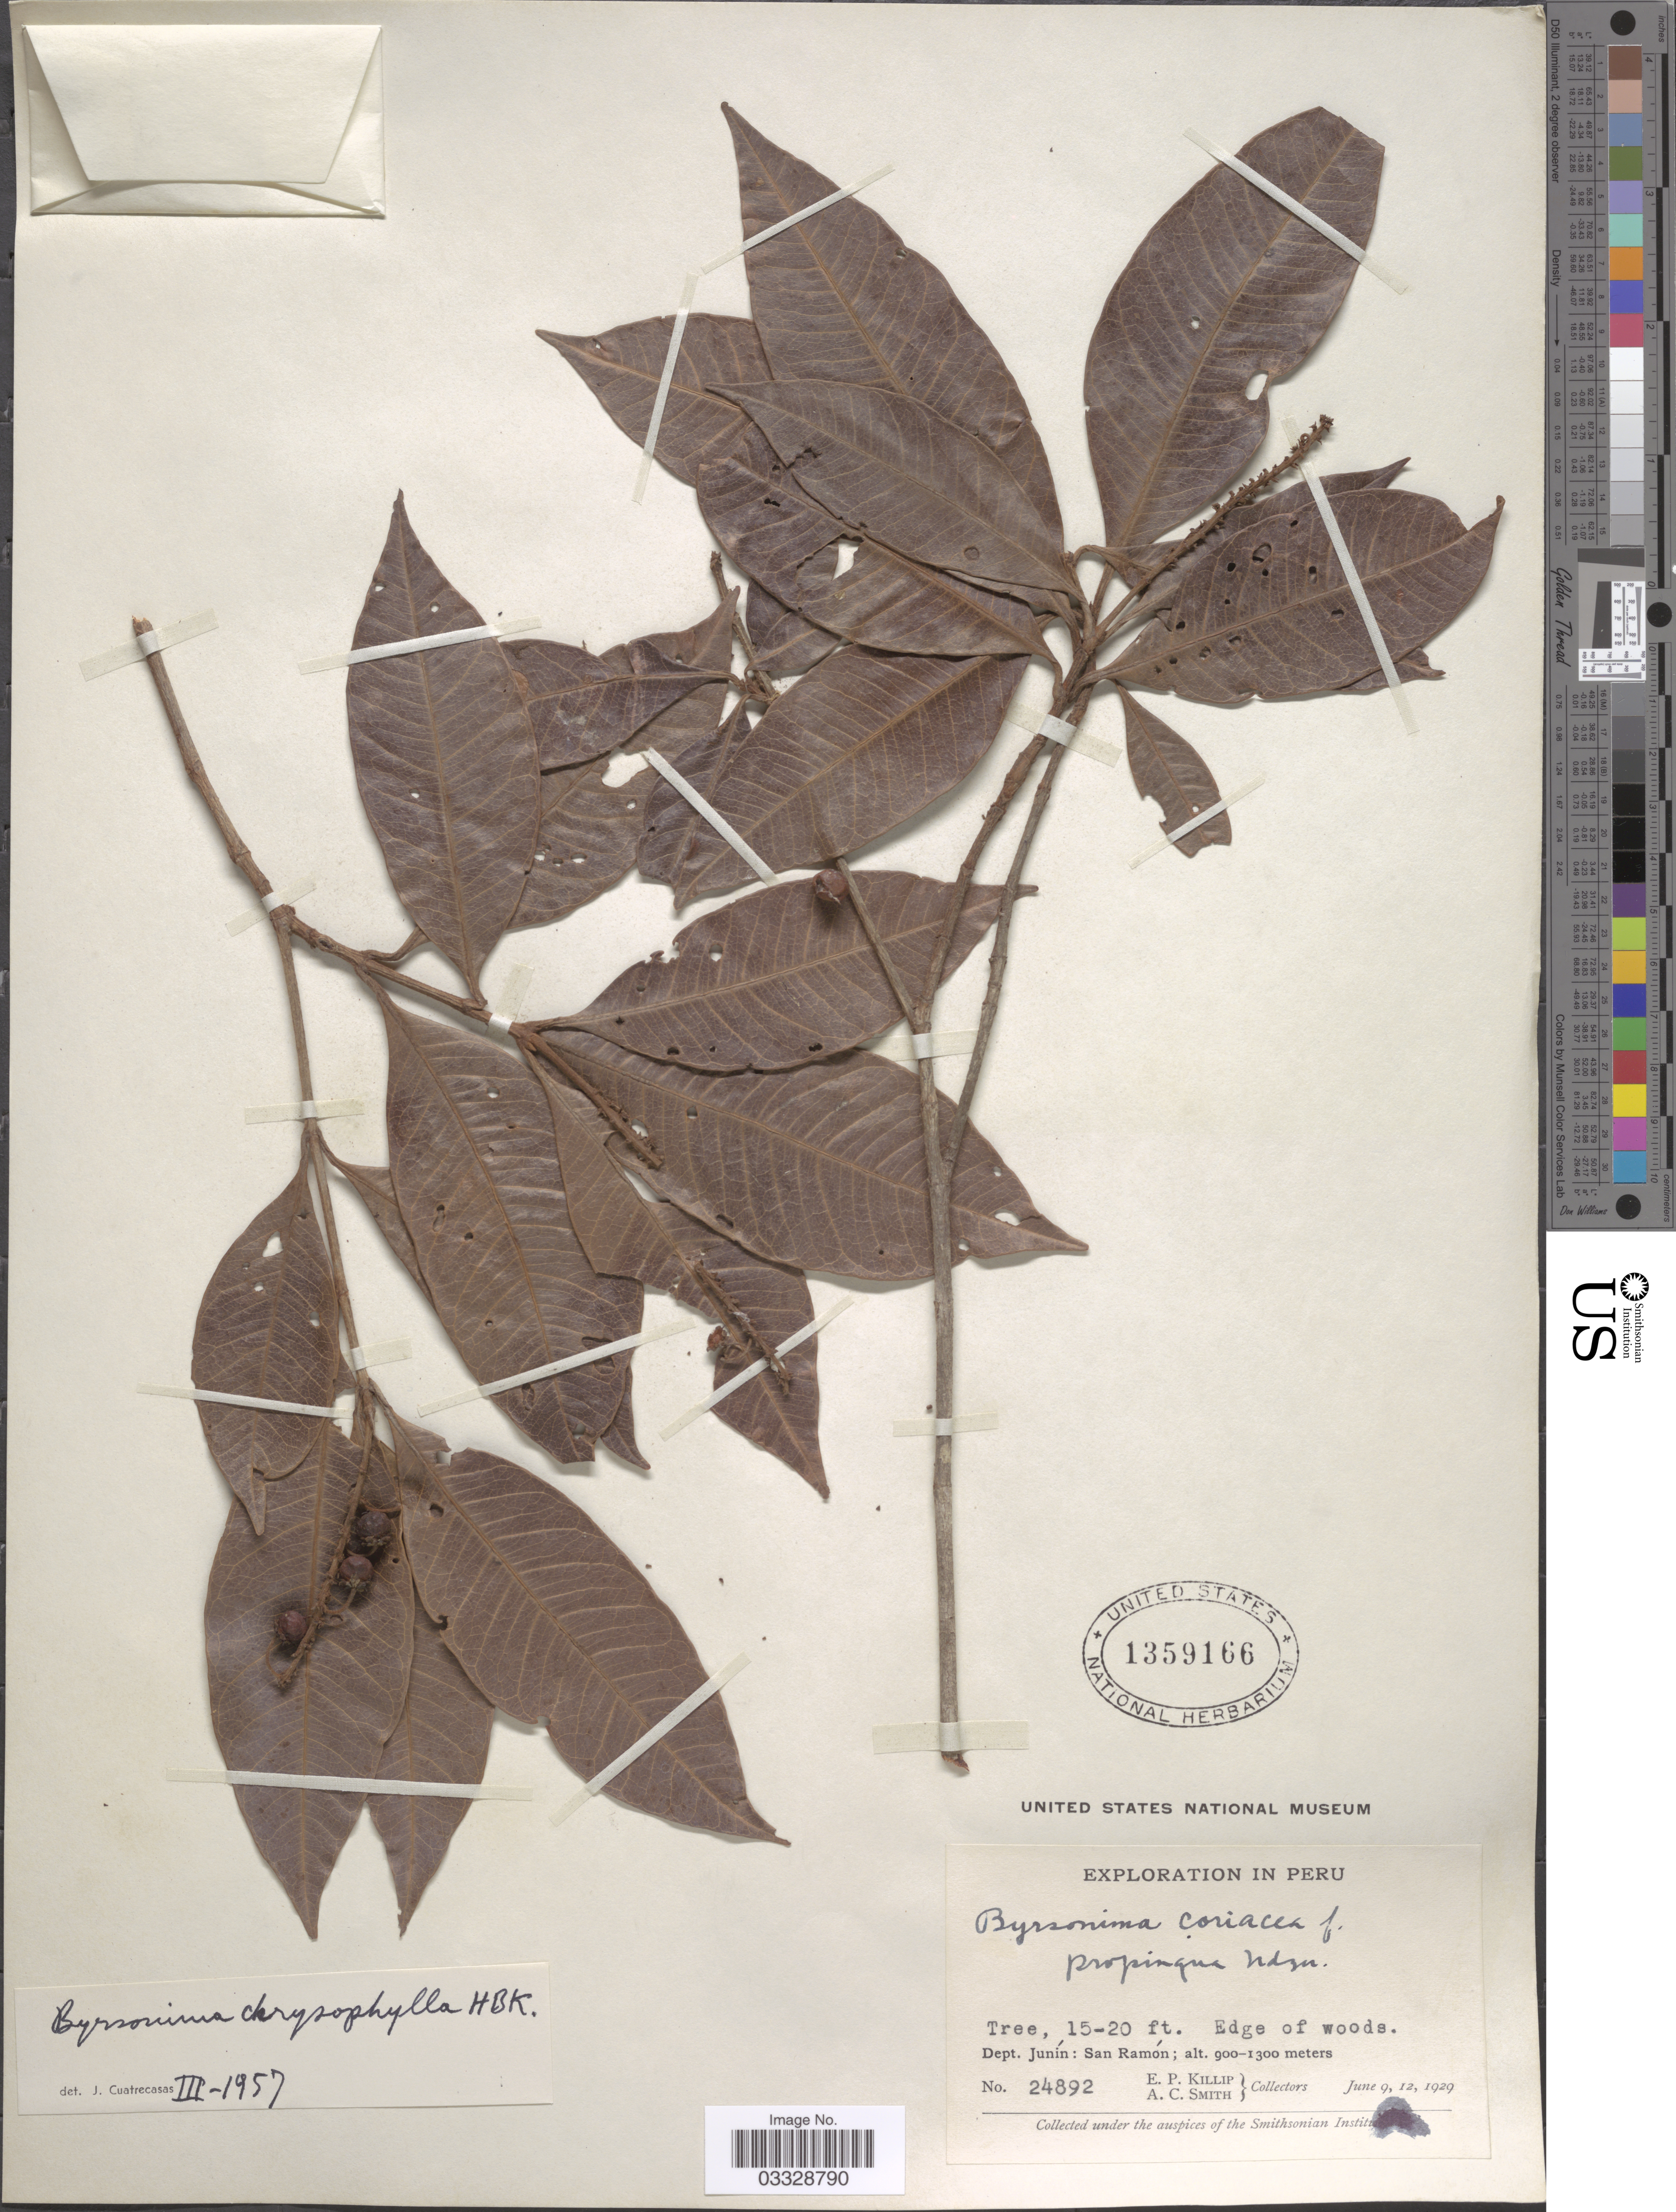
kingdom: Plantae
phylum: Tracheophyta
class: Magnoliopsida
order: Malpighiales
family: Malpighiaceae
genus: Byrsonima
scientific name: Byrsonima chrysophylla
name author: Kunth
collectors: E. P. Killip & A. C. Smith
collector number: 24892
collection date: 1929-06-09/1929-06-12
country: Peru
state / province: Junín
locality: Dept. Junín: San Ramón.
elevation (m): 900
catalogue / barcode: US 1359166